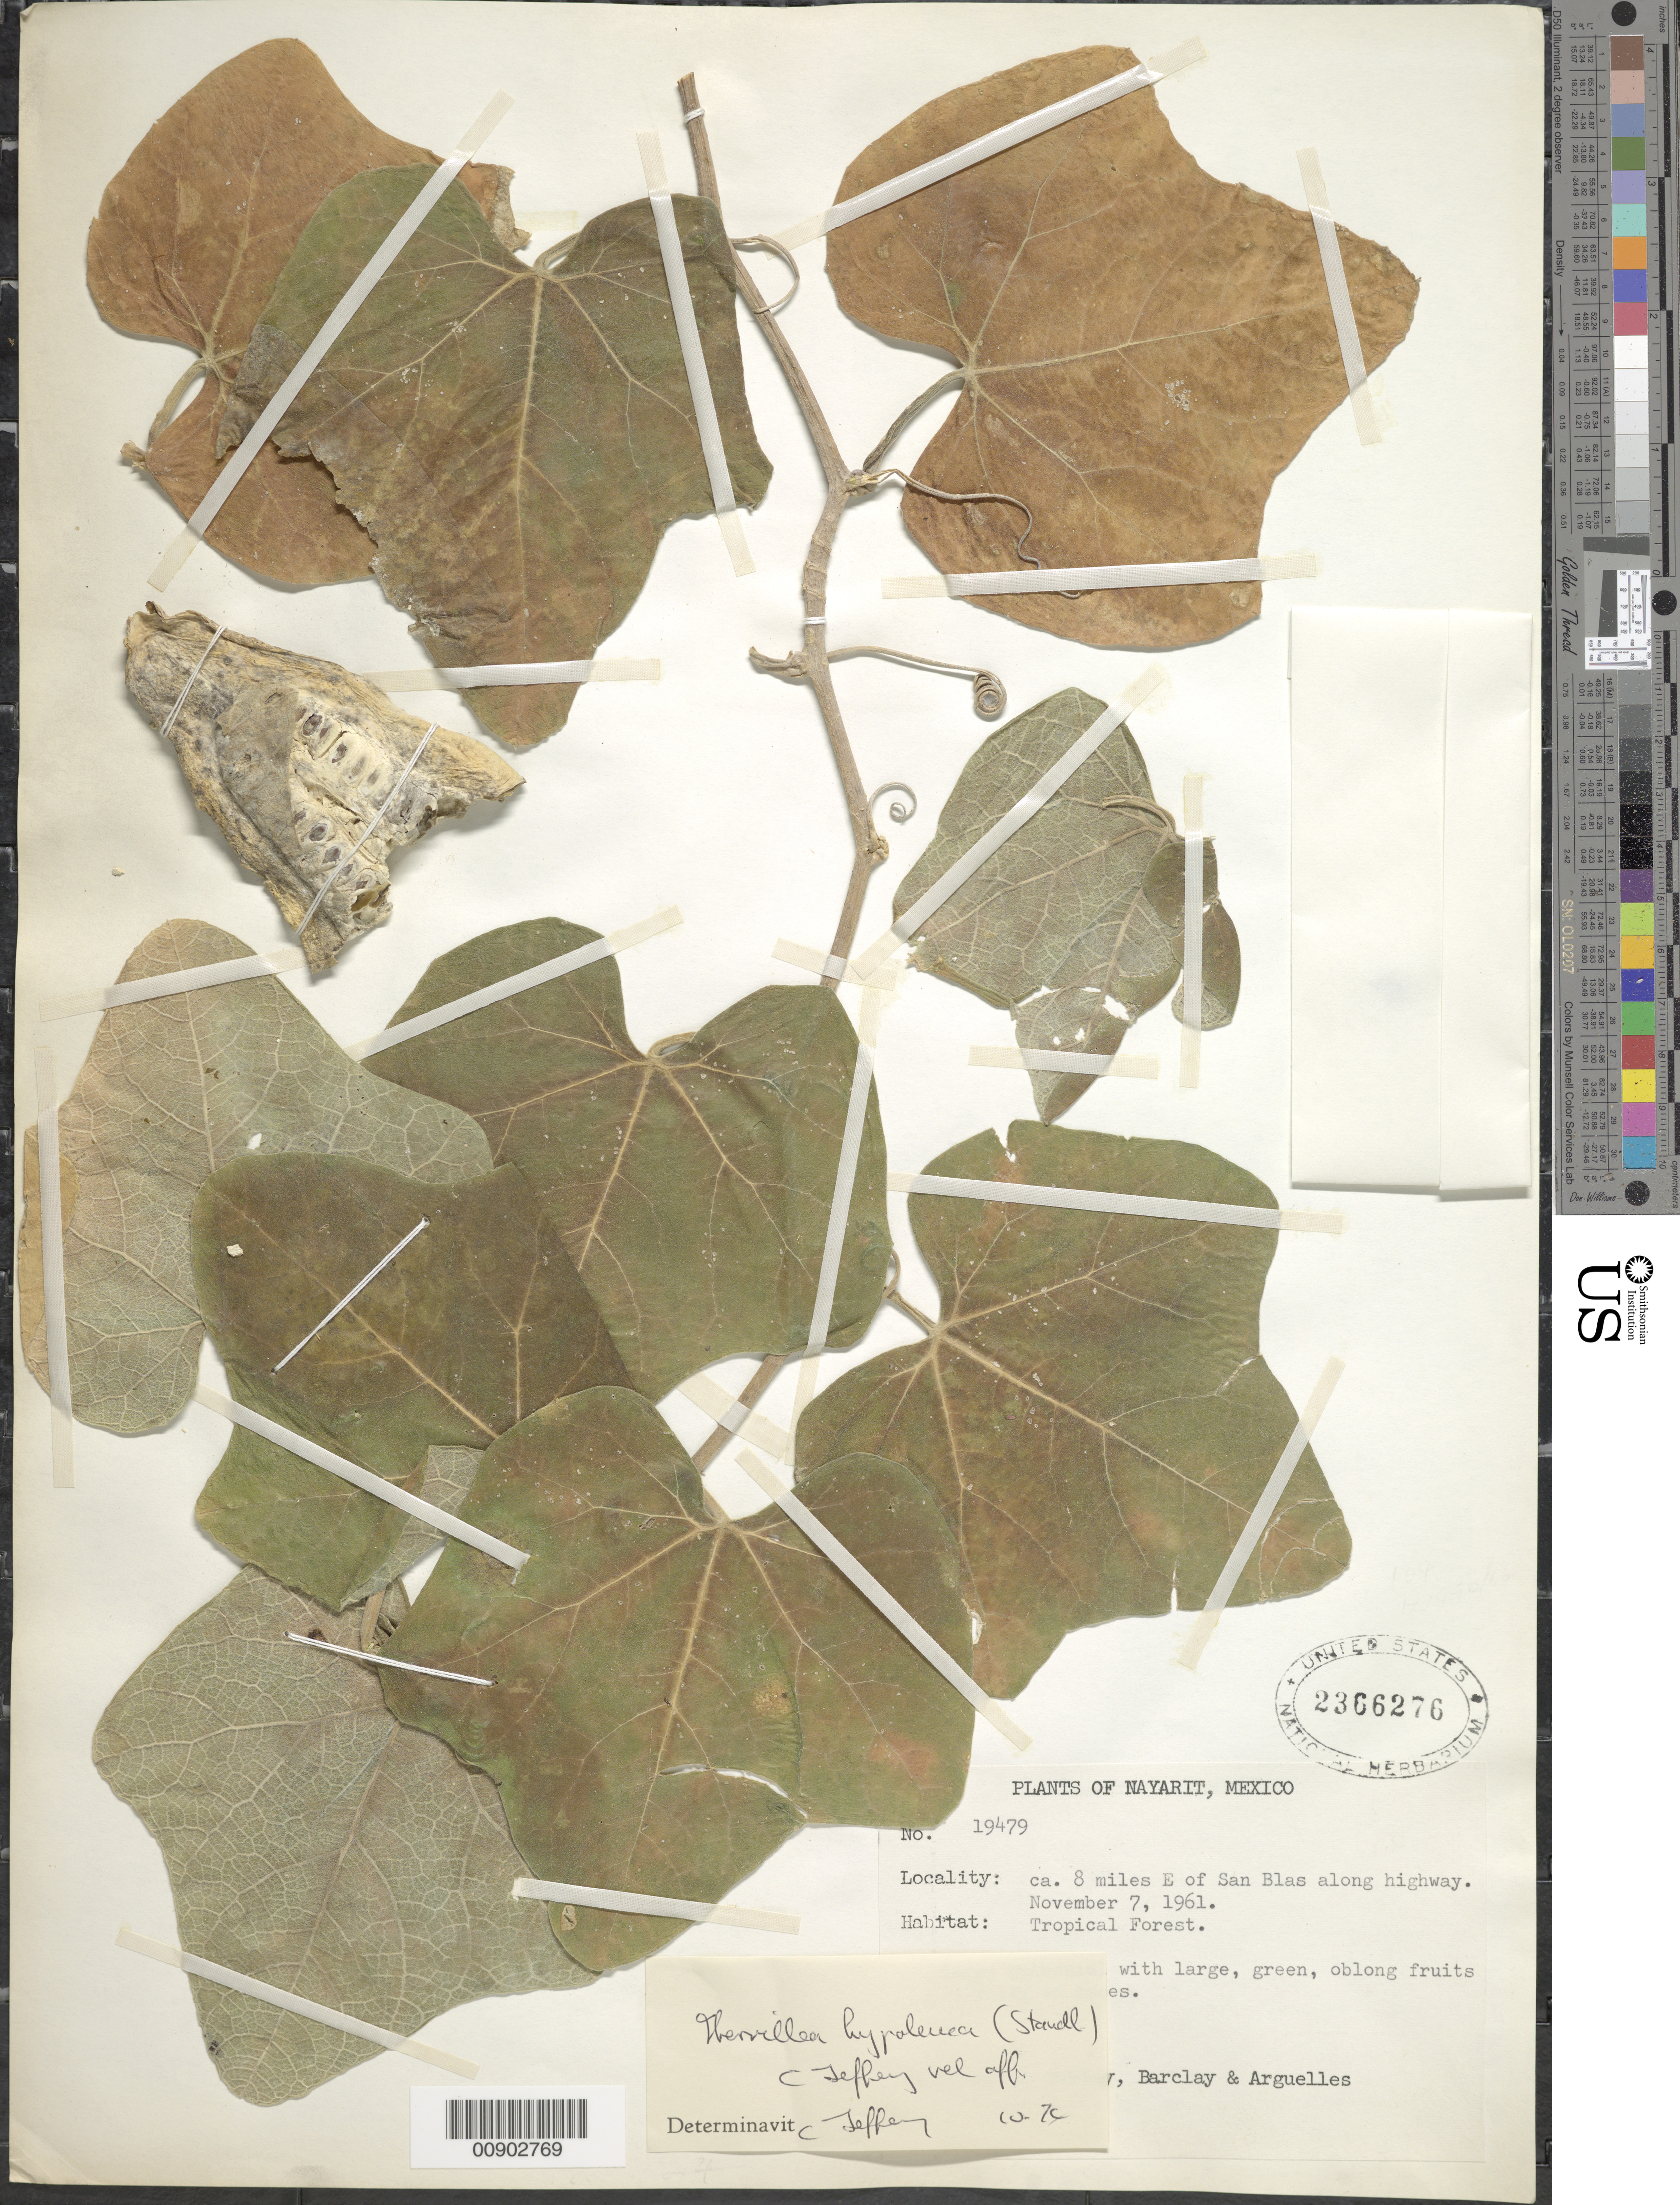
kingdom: Plantae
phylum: Tracheophyta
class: Magnoliopsida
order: Cucurbitales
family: Cucurbitaceae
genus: Ibervillea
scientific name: Ibervillea hypoleuca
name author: (Standl.) C. Jeffrey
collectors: Gentry, --, -- Barclay & Arguelles, --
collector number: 19479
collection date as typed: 07 Nov 1961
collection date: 1961-11-07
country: Mexico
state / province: Nayarit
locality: Ca. 8 miles E of San Blas along highway. Nayarit.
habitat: Tropical Forest. Climbing on trees.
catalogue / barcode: US 2366276